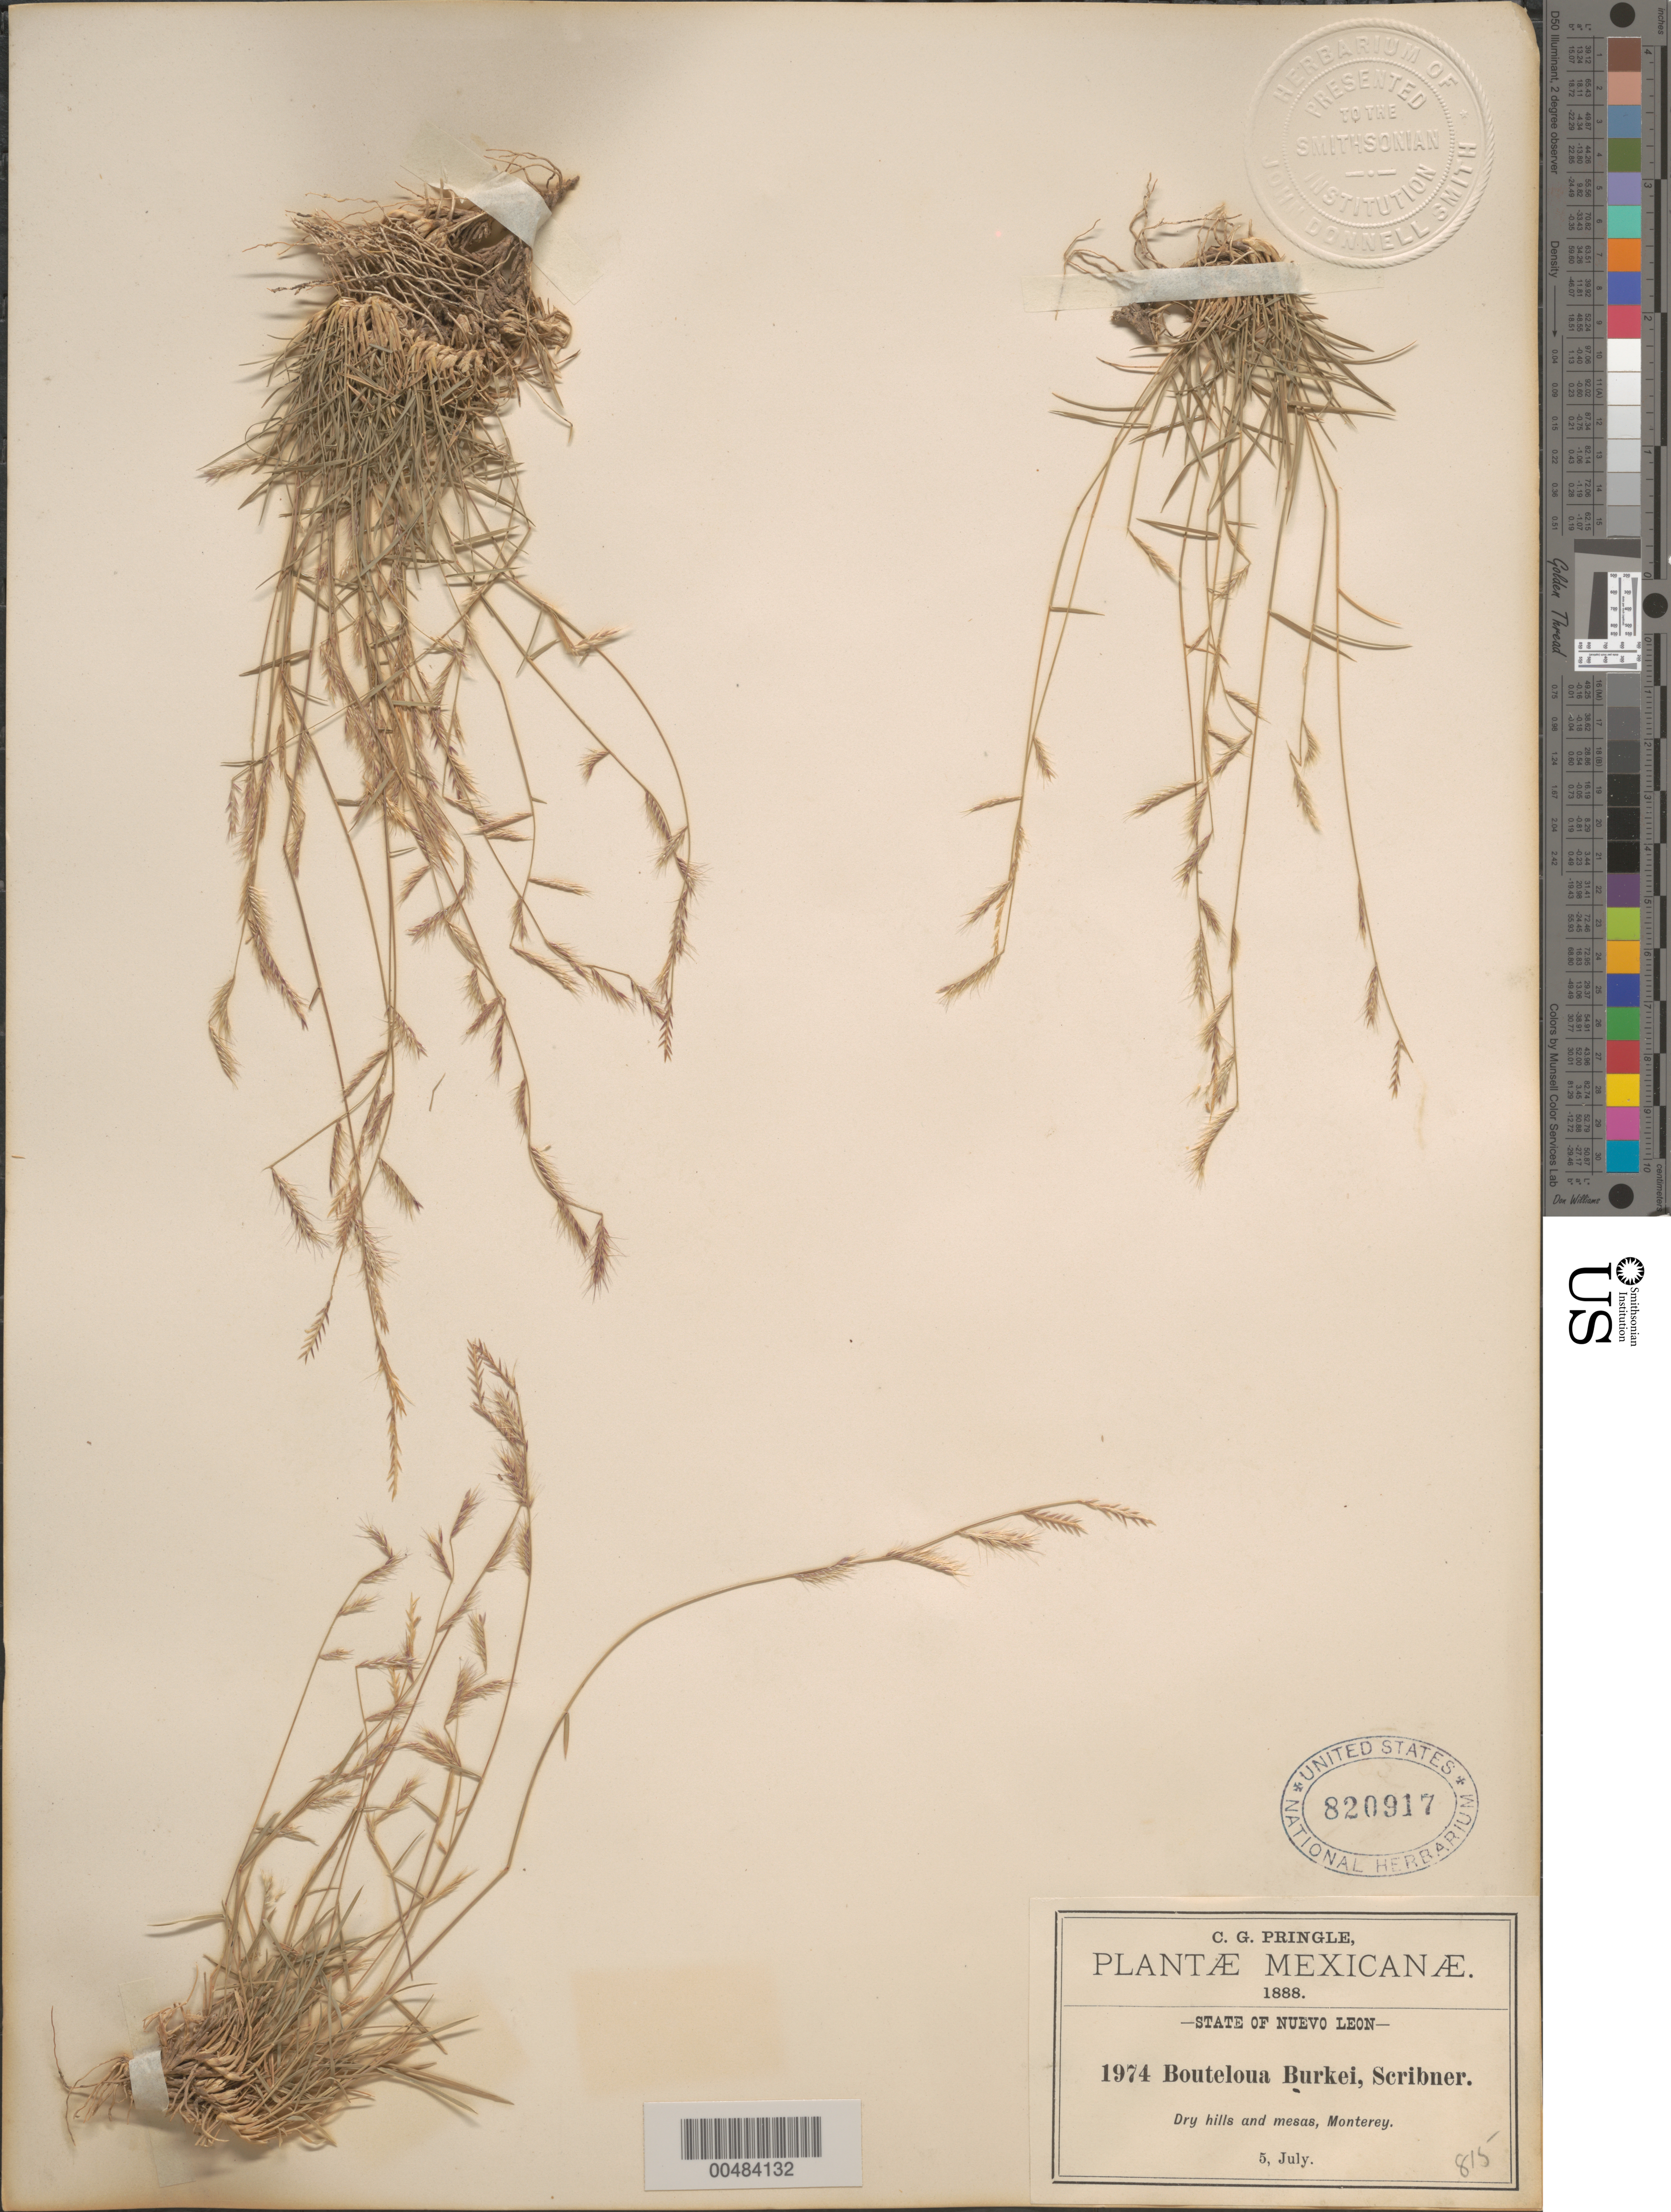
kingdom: Plantae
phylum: Tracheophyta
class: Liliopsida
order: Poales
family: Poaceae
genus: Bouteloua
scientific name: Bouteloua trifida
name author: Thurb.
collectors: C. G. Pringle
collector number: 1974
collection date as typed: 5 Jul 1888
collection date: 1888-07-05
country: Mexico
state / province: Nuevo León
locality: Monterey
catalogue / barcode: US 820917